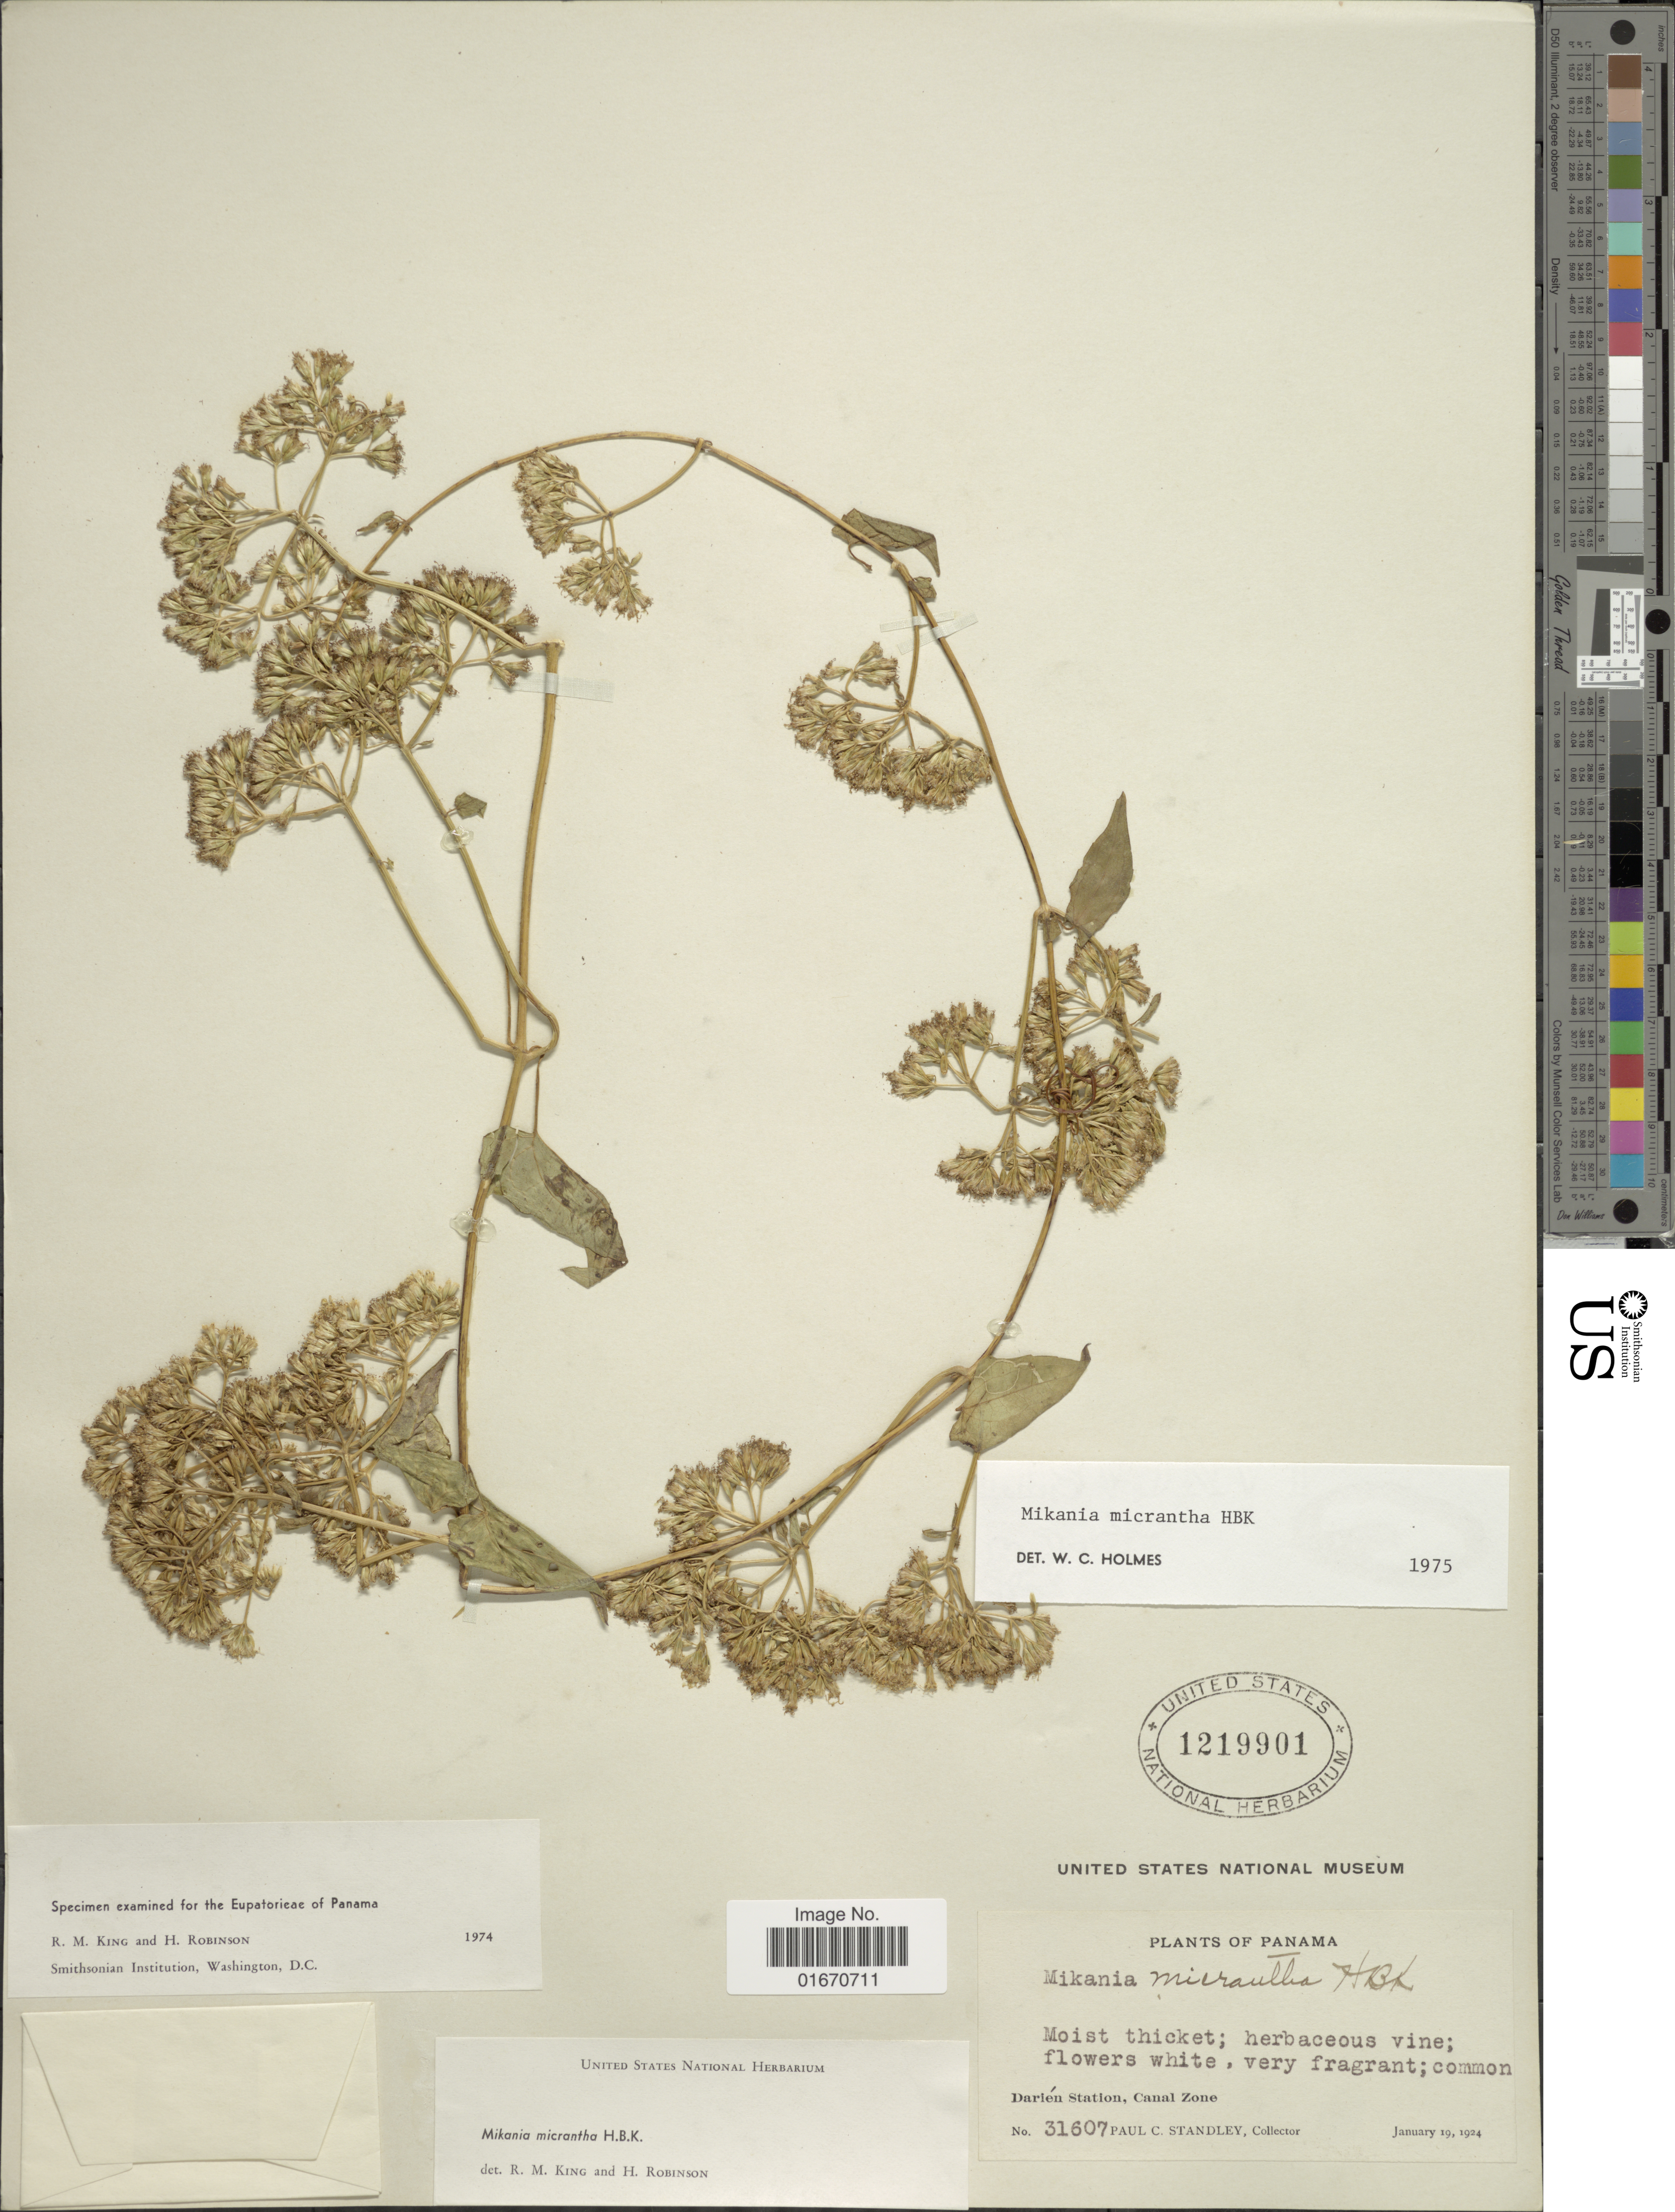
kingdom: Plantae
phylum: Tracheophyta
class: Magnoliopsida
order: Asterales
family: Asteraceae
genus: Mikania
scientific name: Mikania micrantha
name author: Kunth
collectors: P. C. Standley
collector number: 31607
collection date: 1924-01-19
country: Panama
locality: Darien Station, Canal Zone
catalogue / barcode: US 1219901